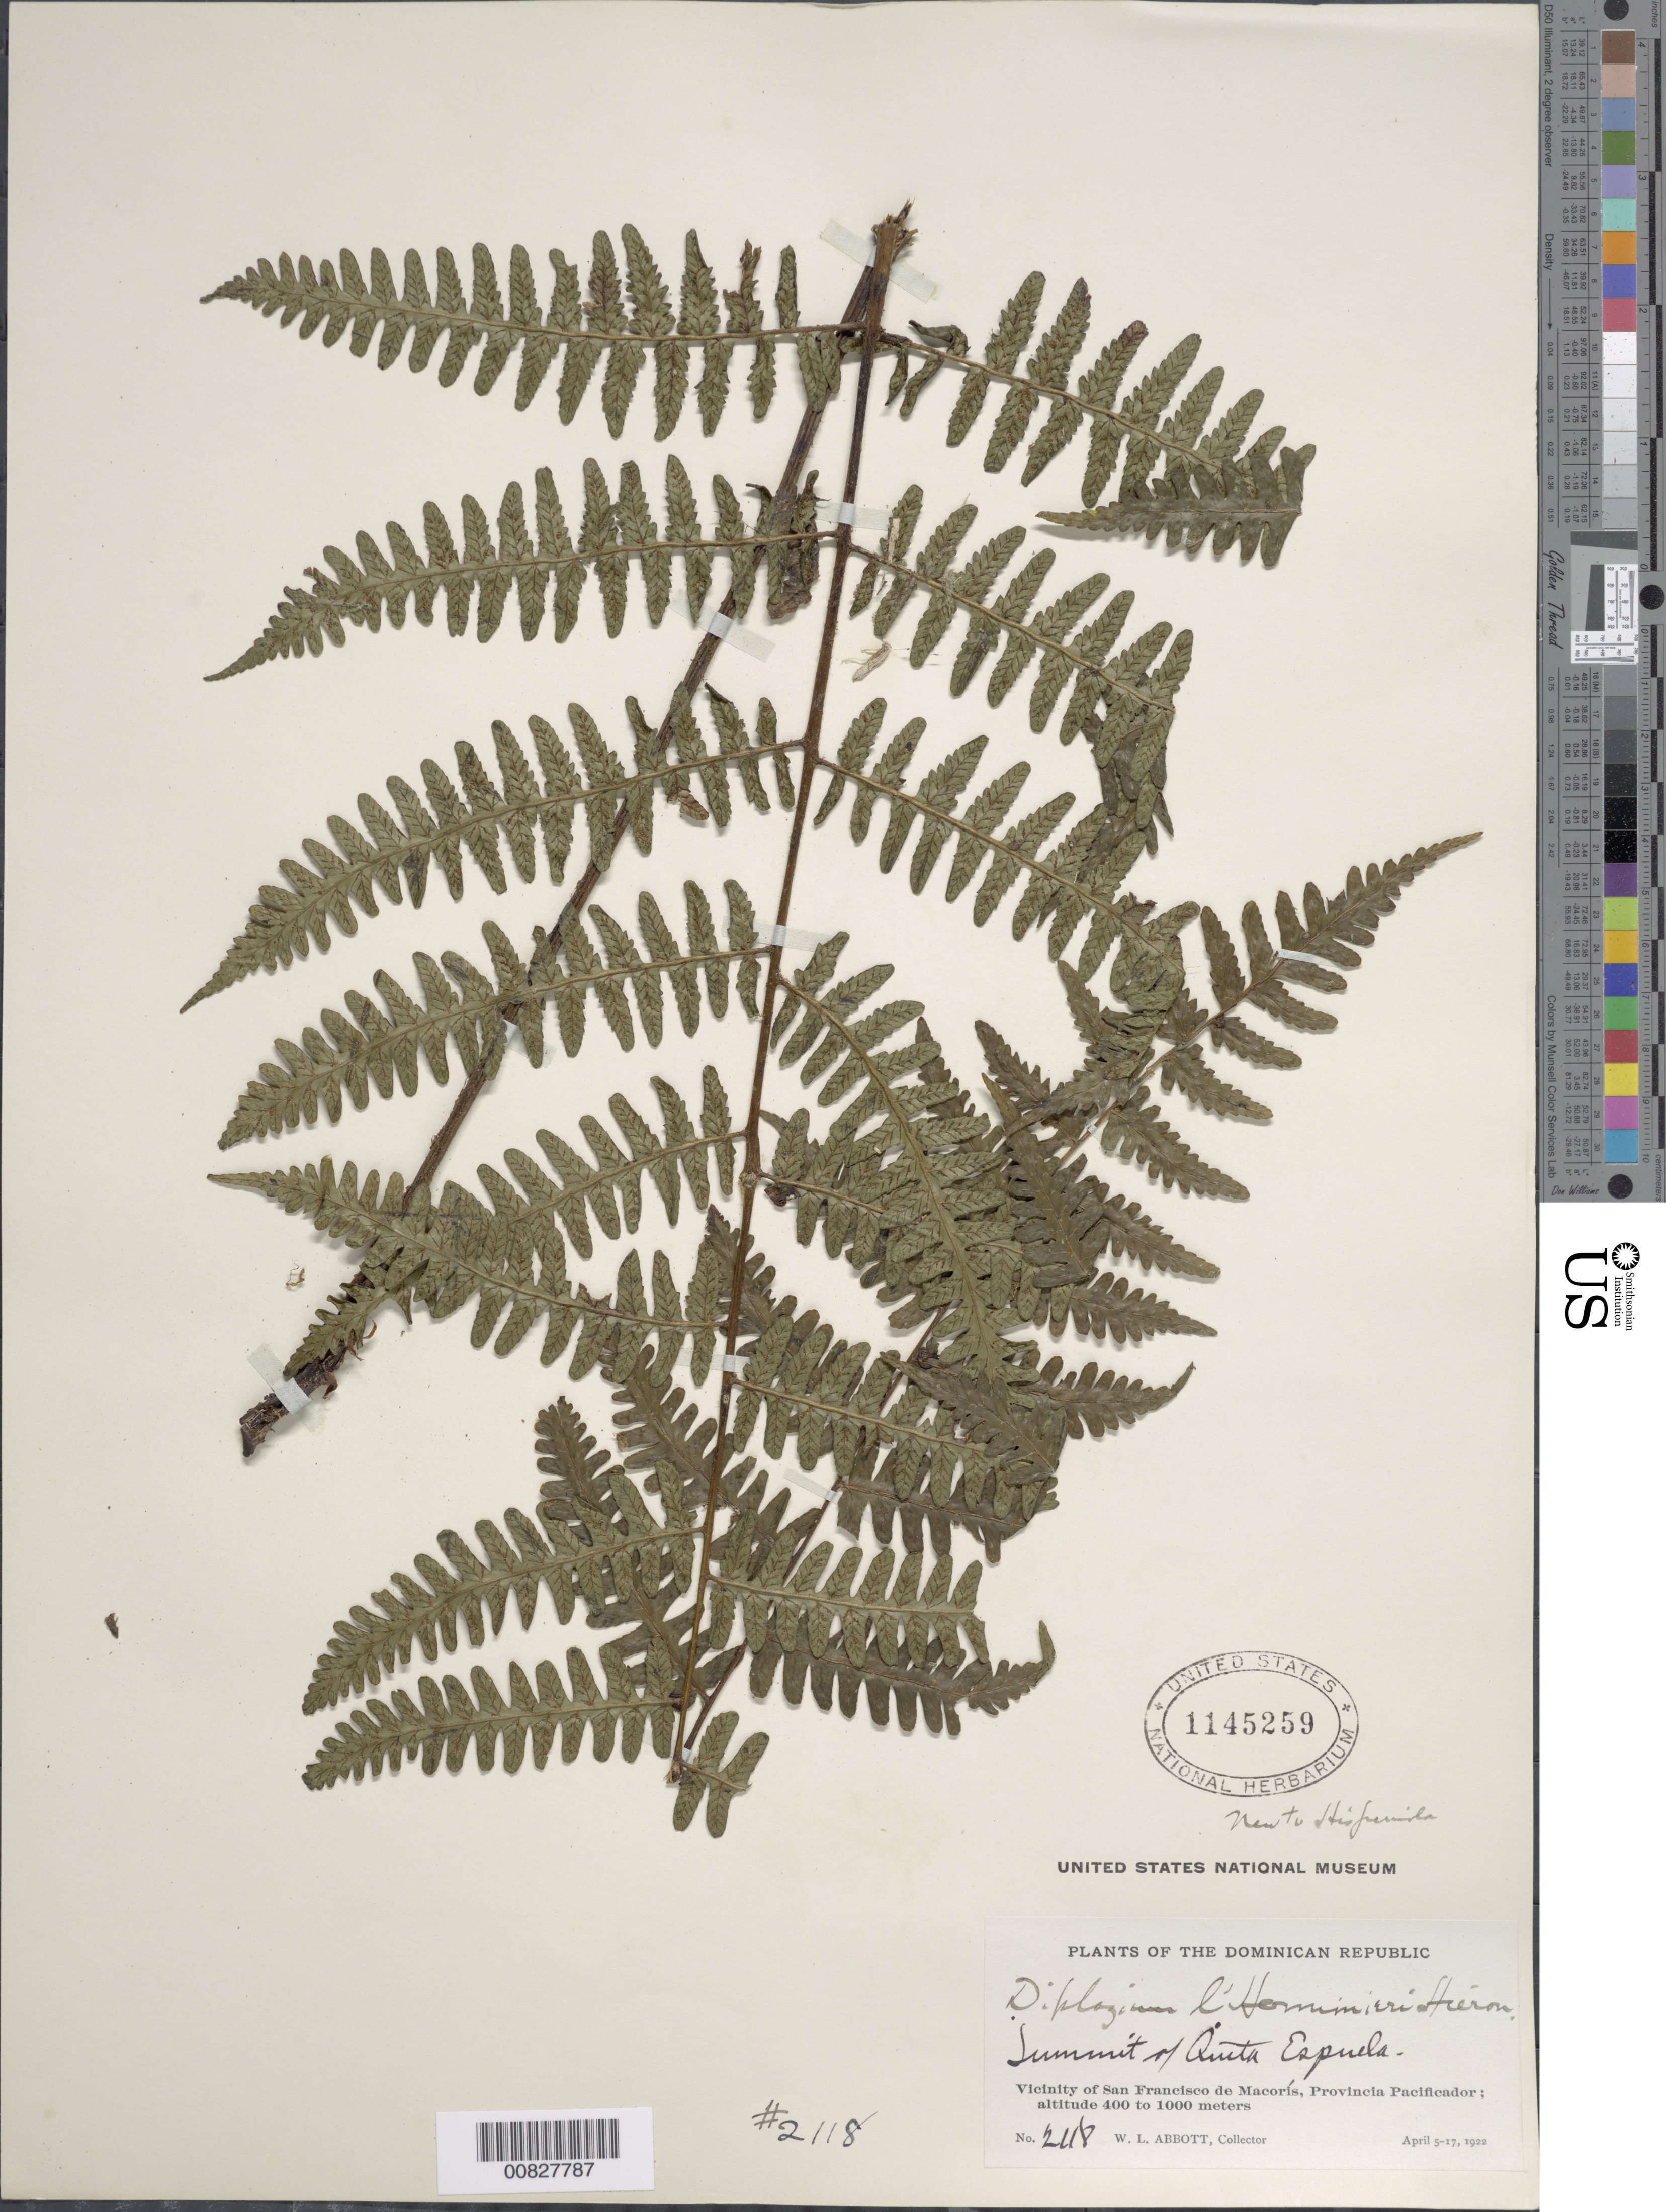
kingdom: Plantae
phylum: Tracheophyta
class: Polypodiopsida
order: Polypodiales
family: Athyriaceae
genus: Diplazium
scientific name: Diplazium lherminieri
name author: Fée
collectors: W. L. Abbott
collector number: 2118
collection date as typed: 05 Apr 1922 to 17 Apr 1922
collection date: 1922-04-05/1922-04-17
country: Dominican Republic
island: Hispaniola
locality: Prov. Pacificador, vicinity San Francisco de Macorís, summit of Quita Espuela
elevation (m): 400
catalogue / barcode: US 1145259